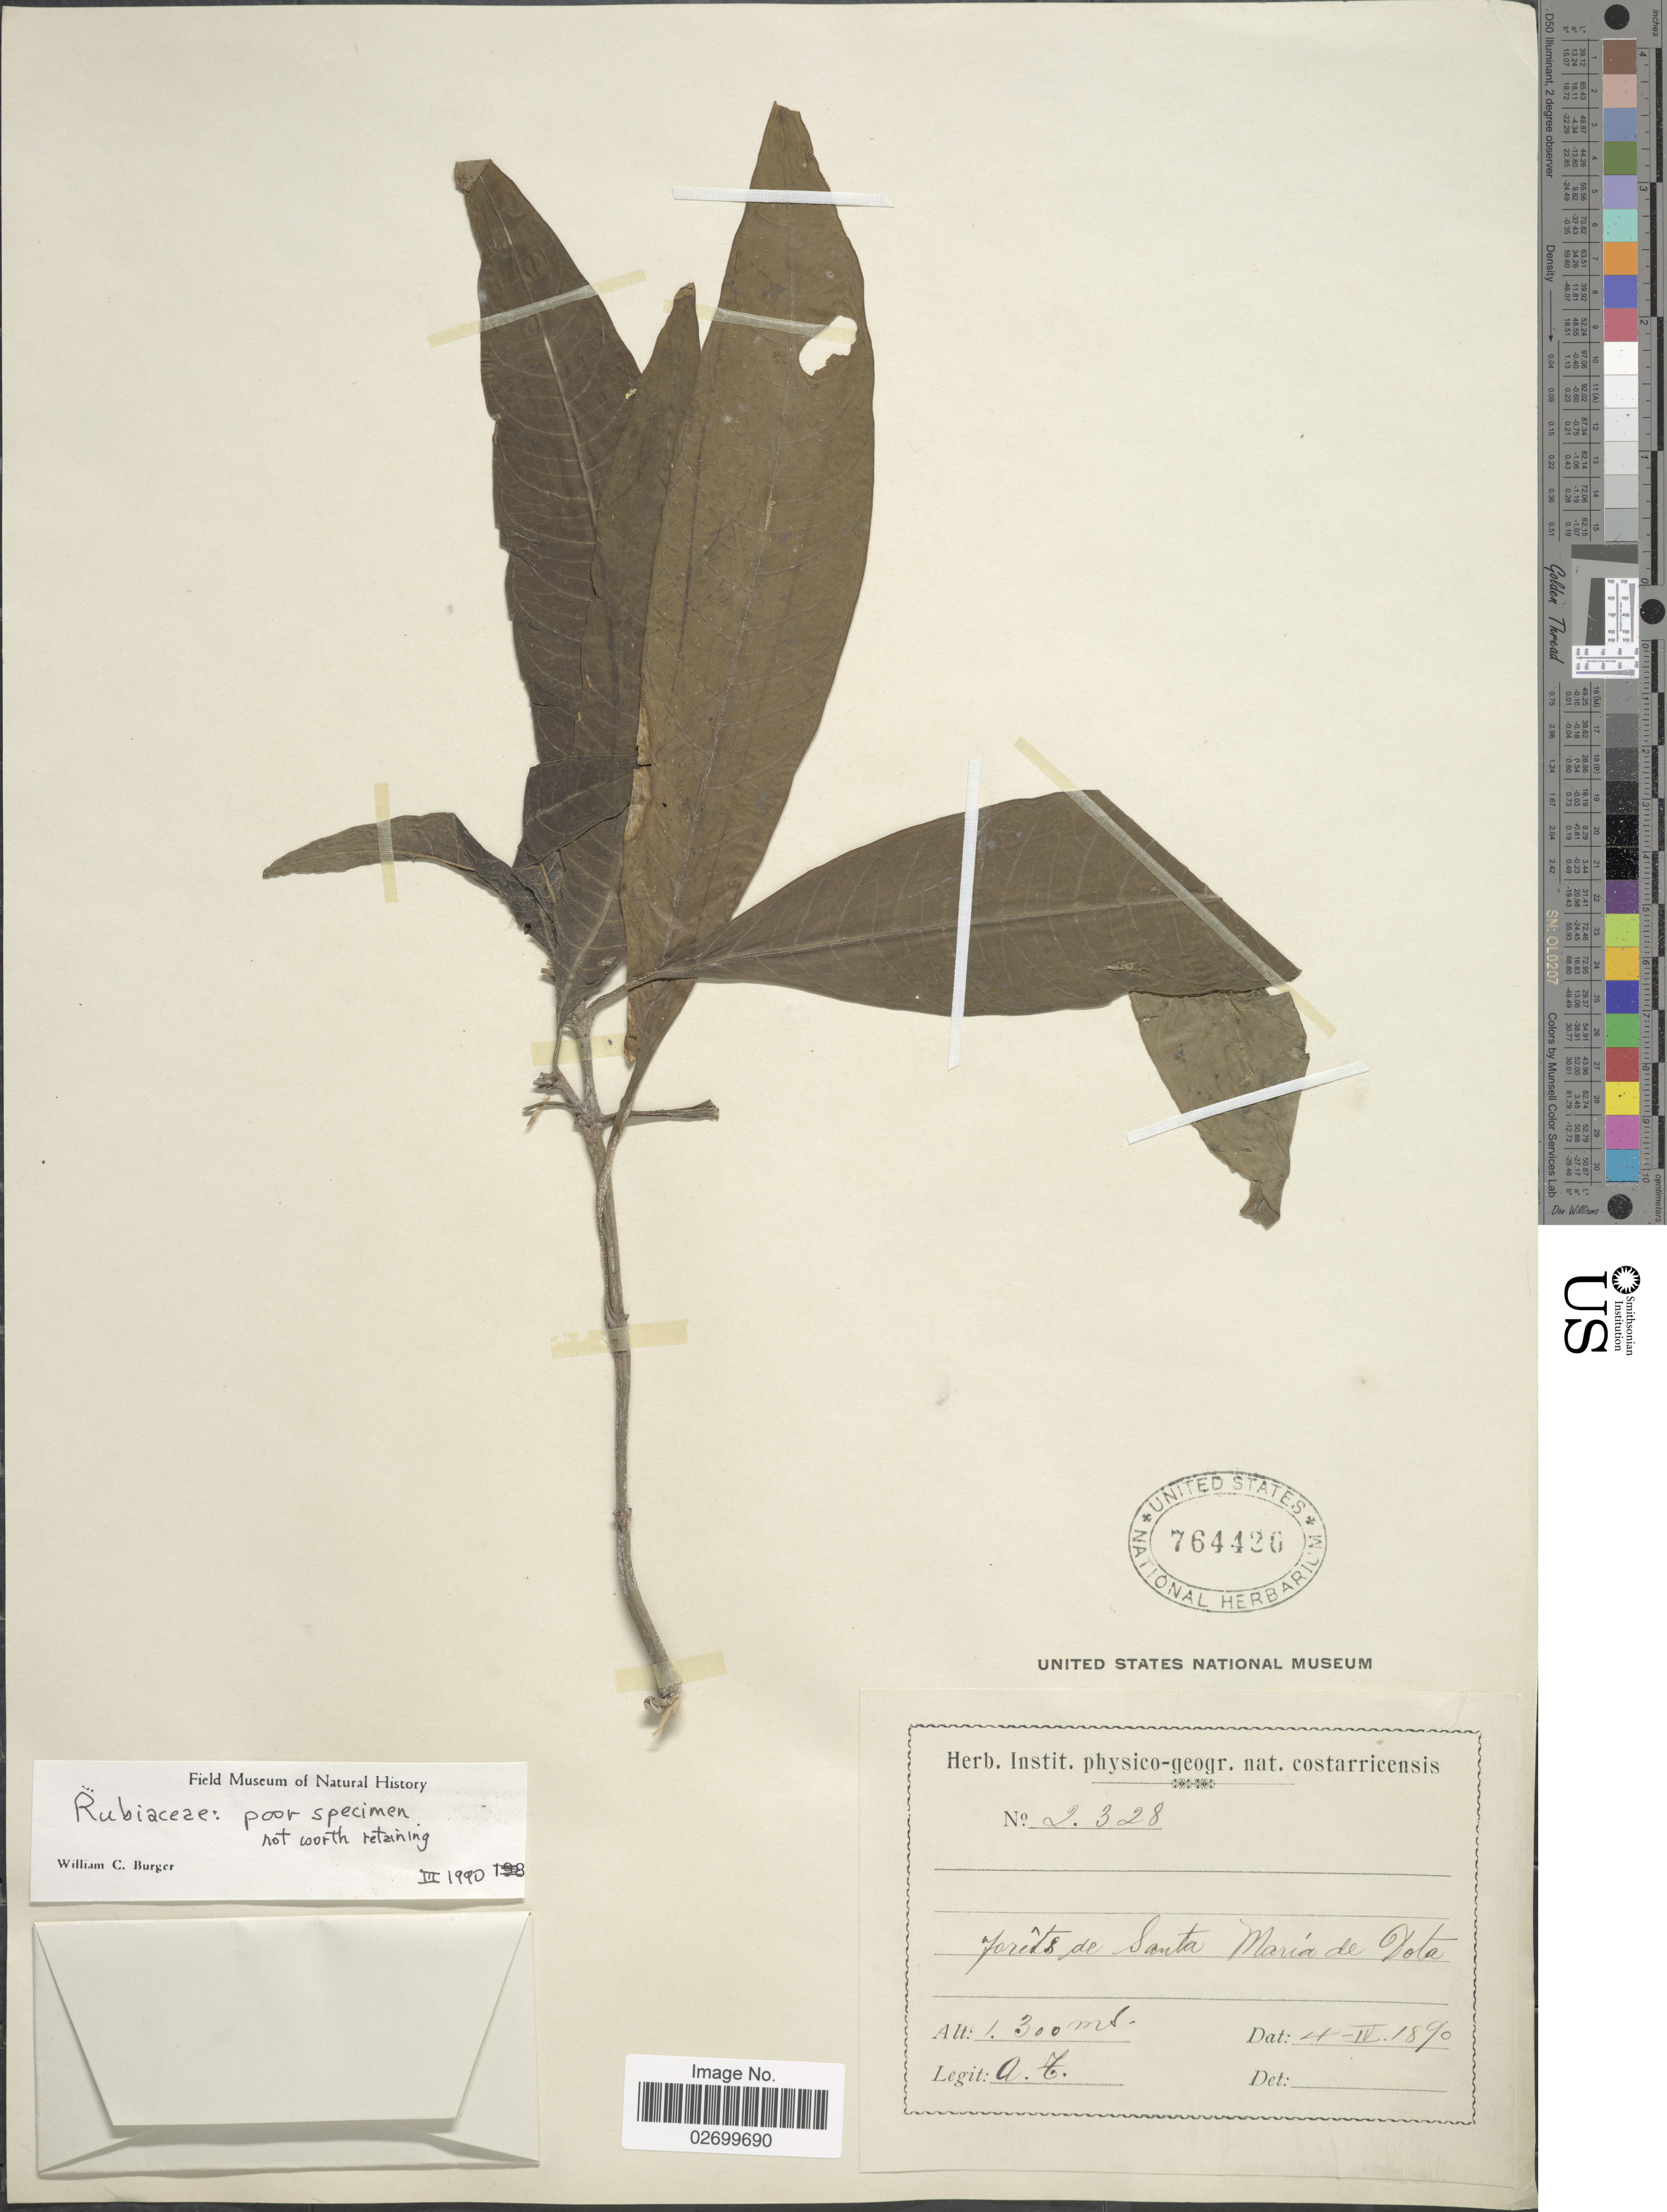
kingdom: Plantae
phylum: Tracheophyta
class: Magnoliopsida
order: Gentianales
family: Rubiaceae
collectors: A. T.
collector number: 2328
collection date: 1890-04-04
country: Costa Rica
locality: Forets de Santa Maria de Dota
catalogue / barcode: US 764420